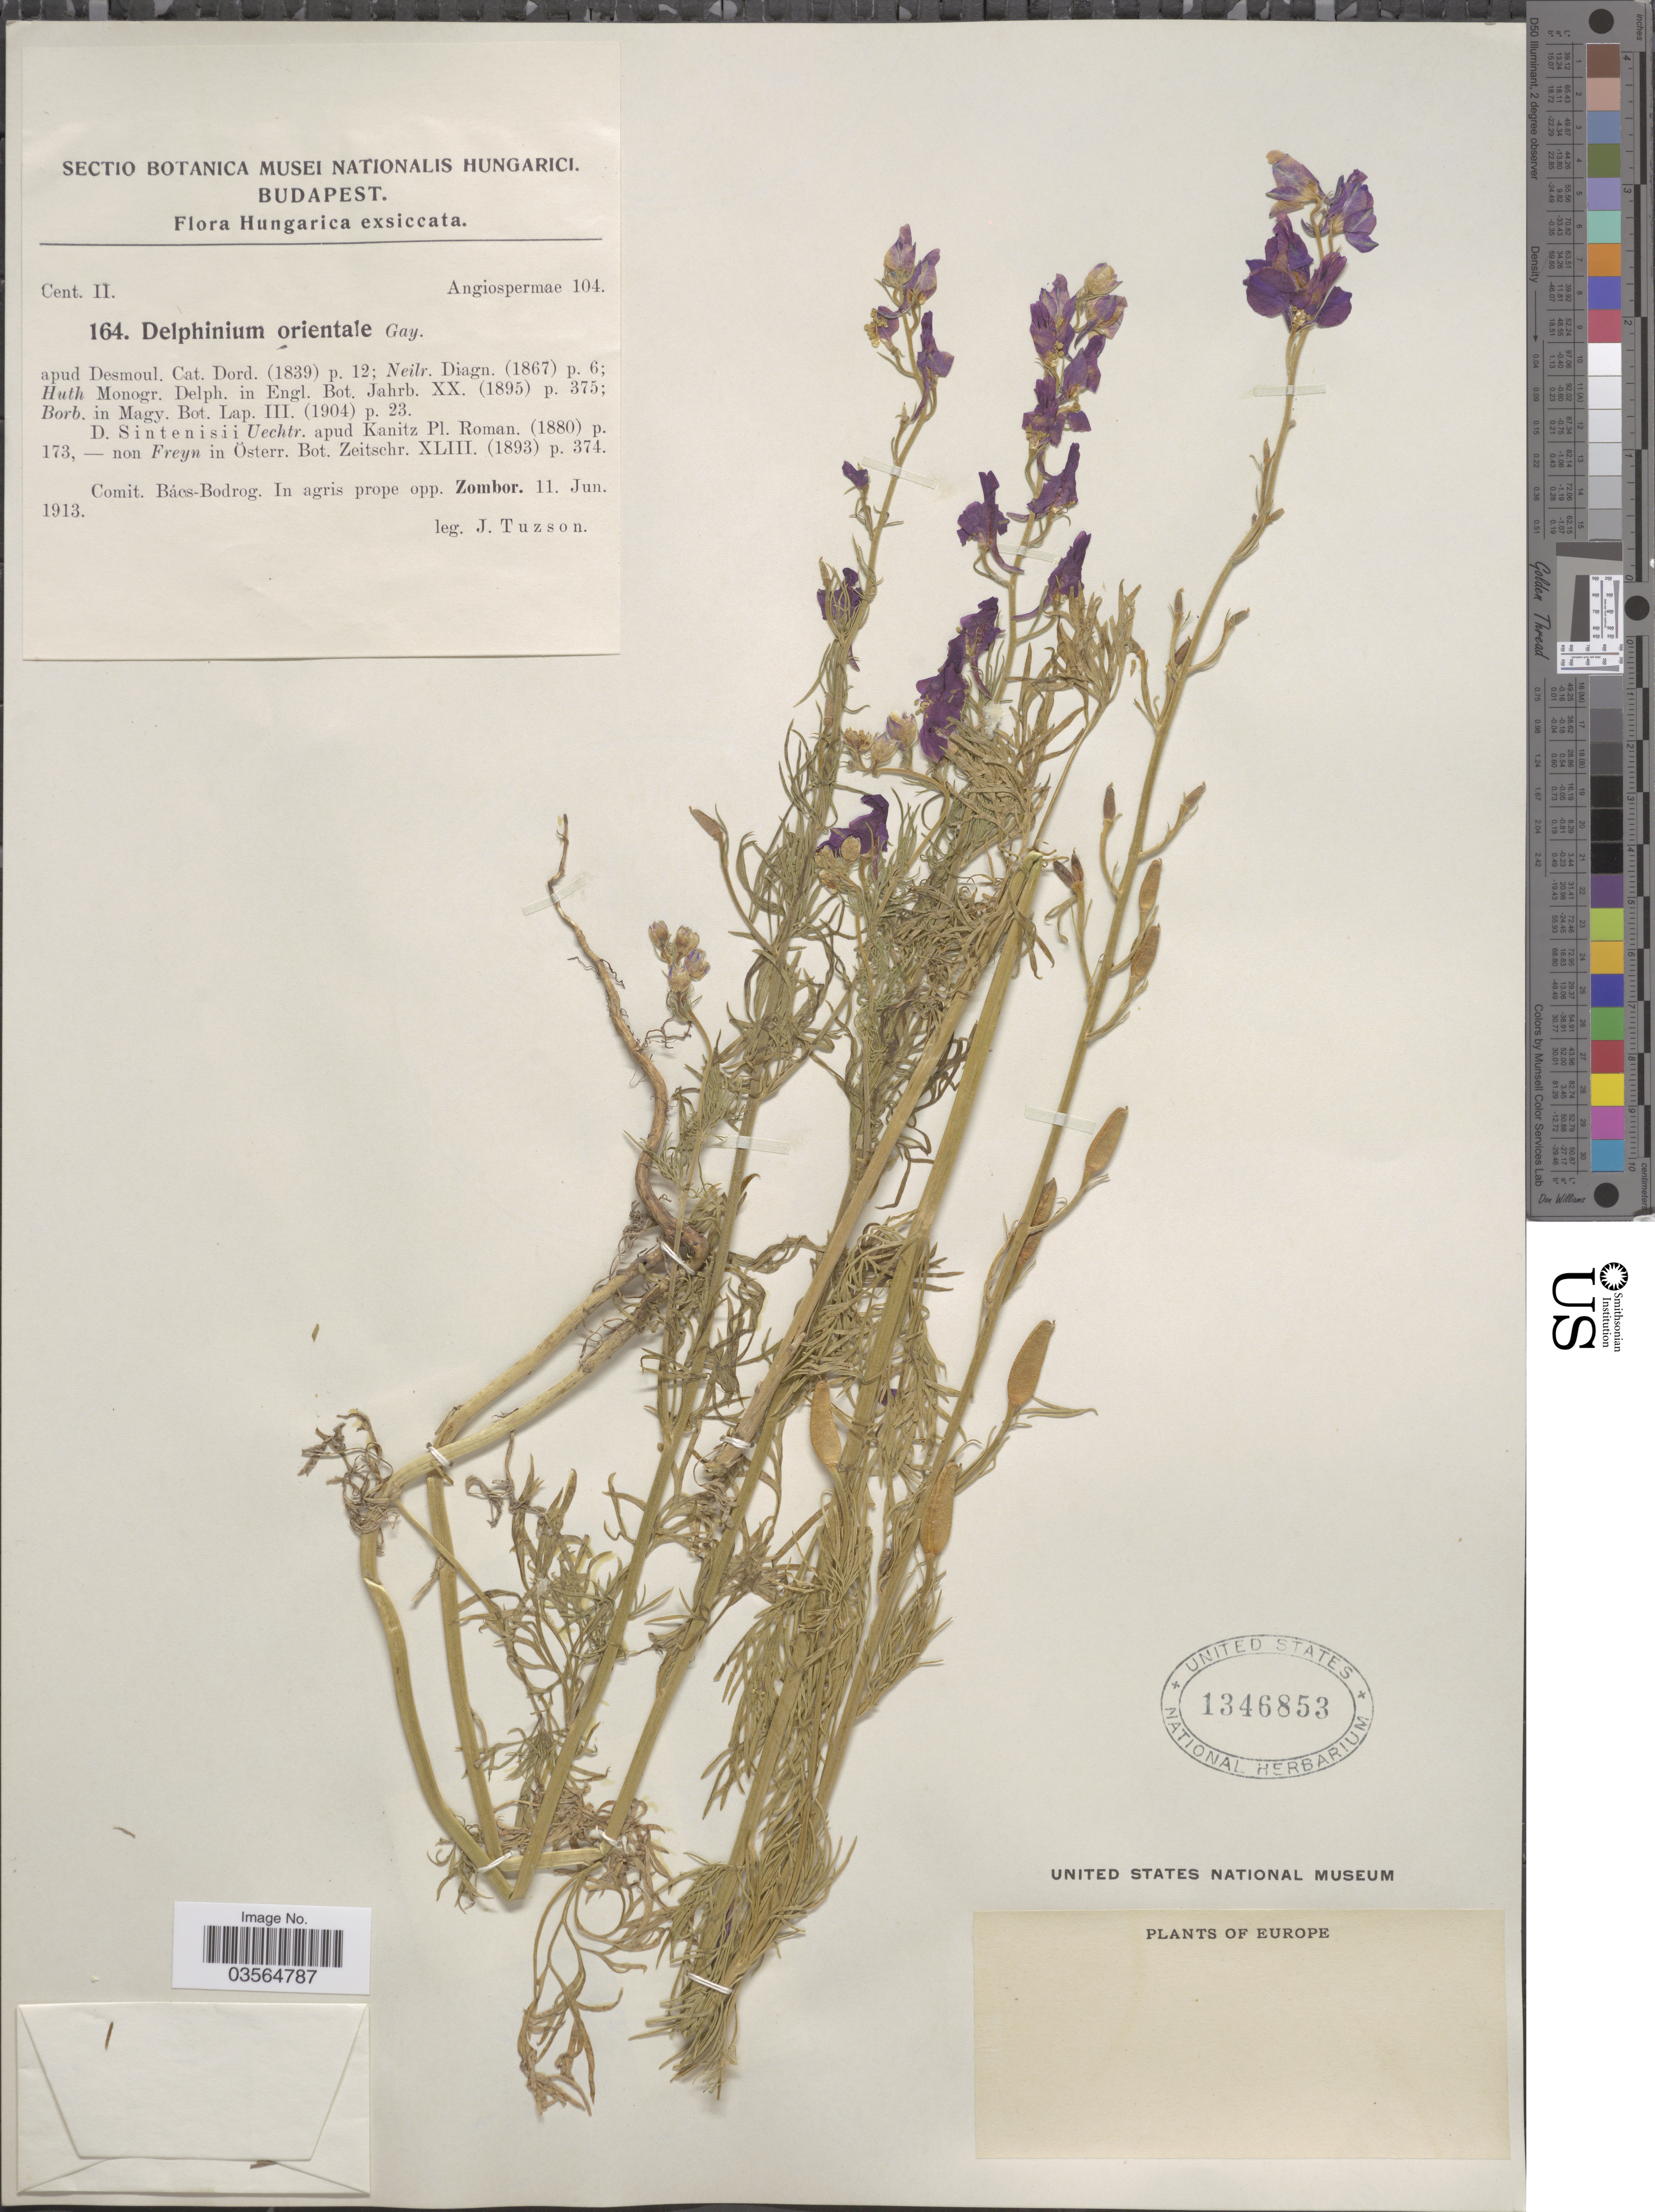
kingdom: Plantae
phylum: Tracheophyta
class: Magnoliopsida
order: Ranunculales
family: Ranunculaceae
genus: Delphinium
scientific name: Delphinium hispanicum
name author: Willk. ex Costa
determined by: Du Pasquier, P.-E.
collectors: J. Tuzson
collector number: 164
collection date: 1913-06-11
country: Hungary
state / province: Budapest, Capital District of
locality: Comit. Bács-Bodrog. In agris prope opp. Zombor.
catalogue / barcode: US 1346853